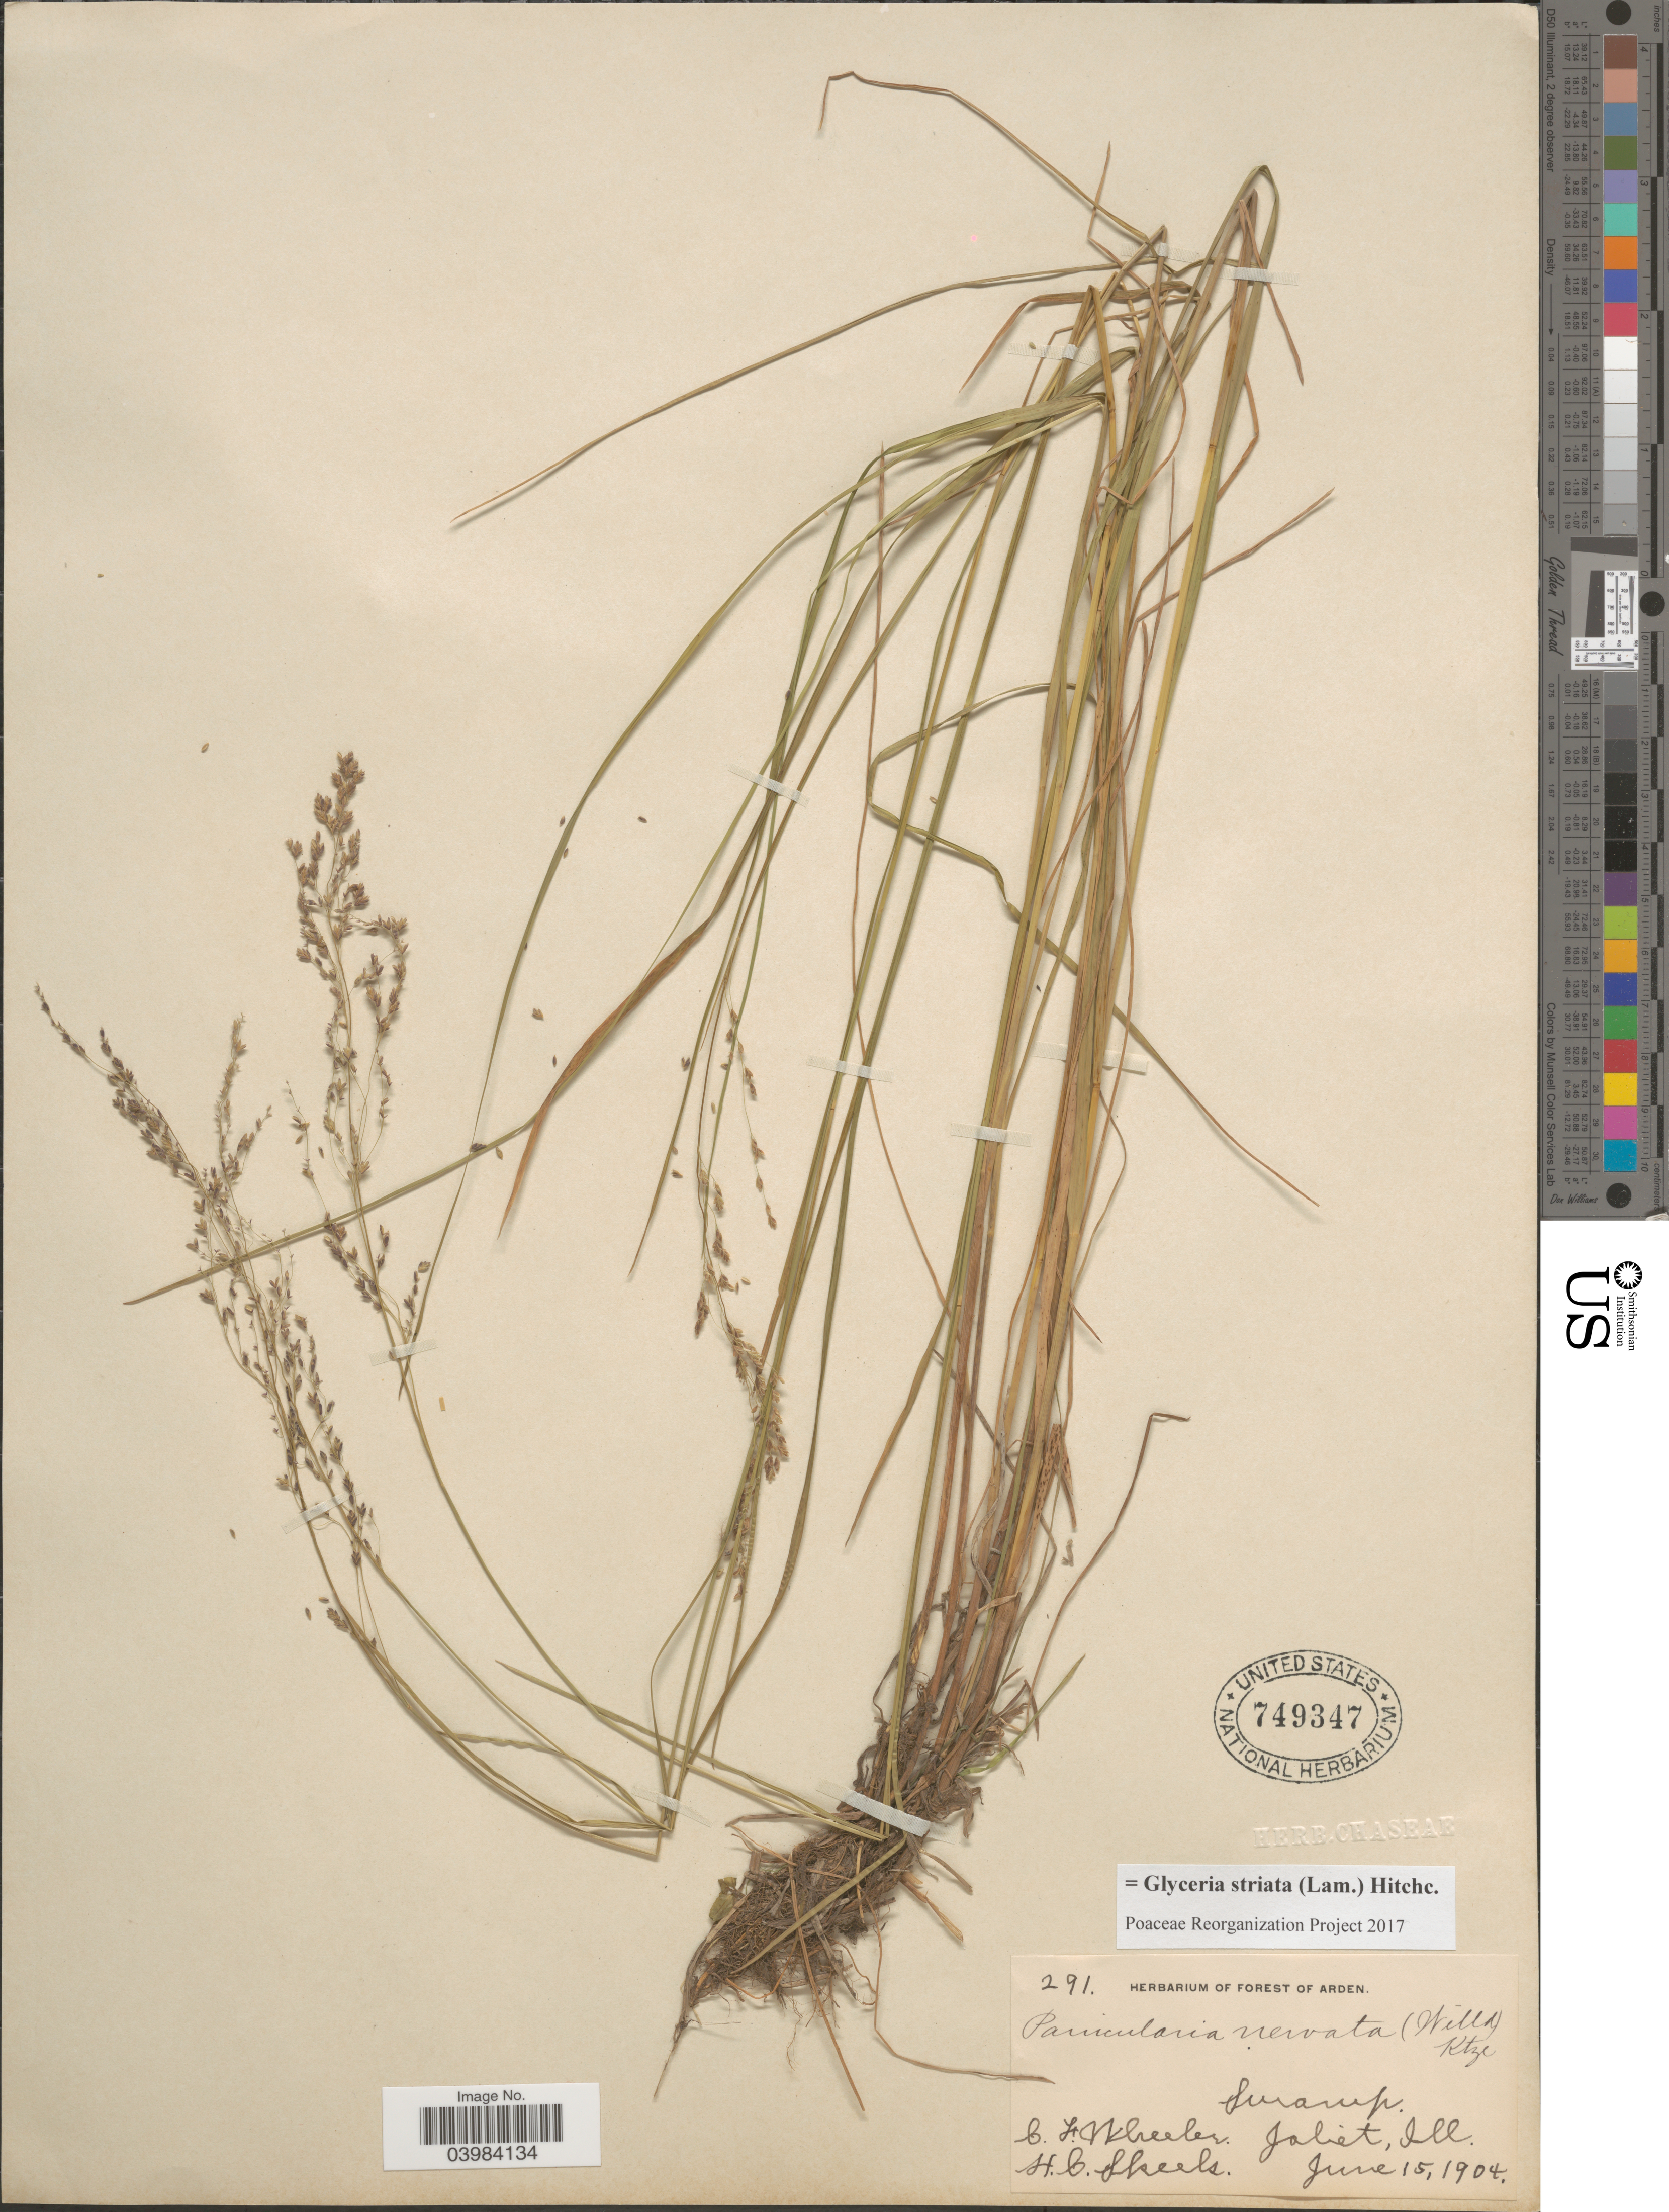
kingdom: Plantae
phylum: Tracheophyta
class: Liliopsida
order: Poales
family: Poaceae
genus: Glyceria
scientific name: Glyceria striata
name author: (Lam.) Hitchc.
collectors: C. Wheeler & H. Skeels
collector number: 291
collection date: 1904-06-15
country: United States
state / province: Illinois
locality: Joliet.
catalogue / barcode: US 749347